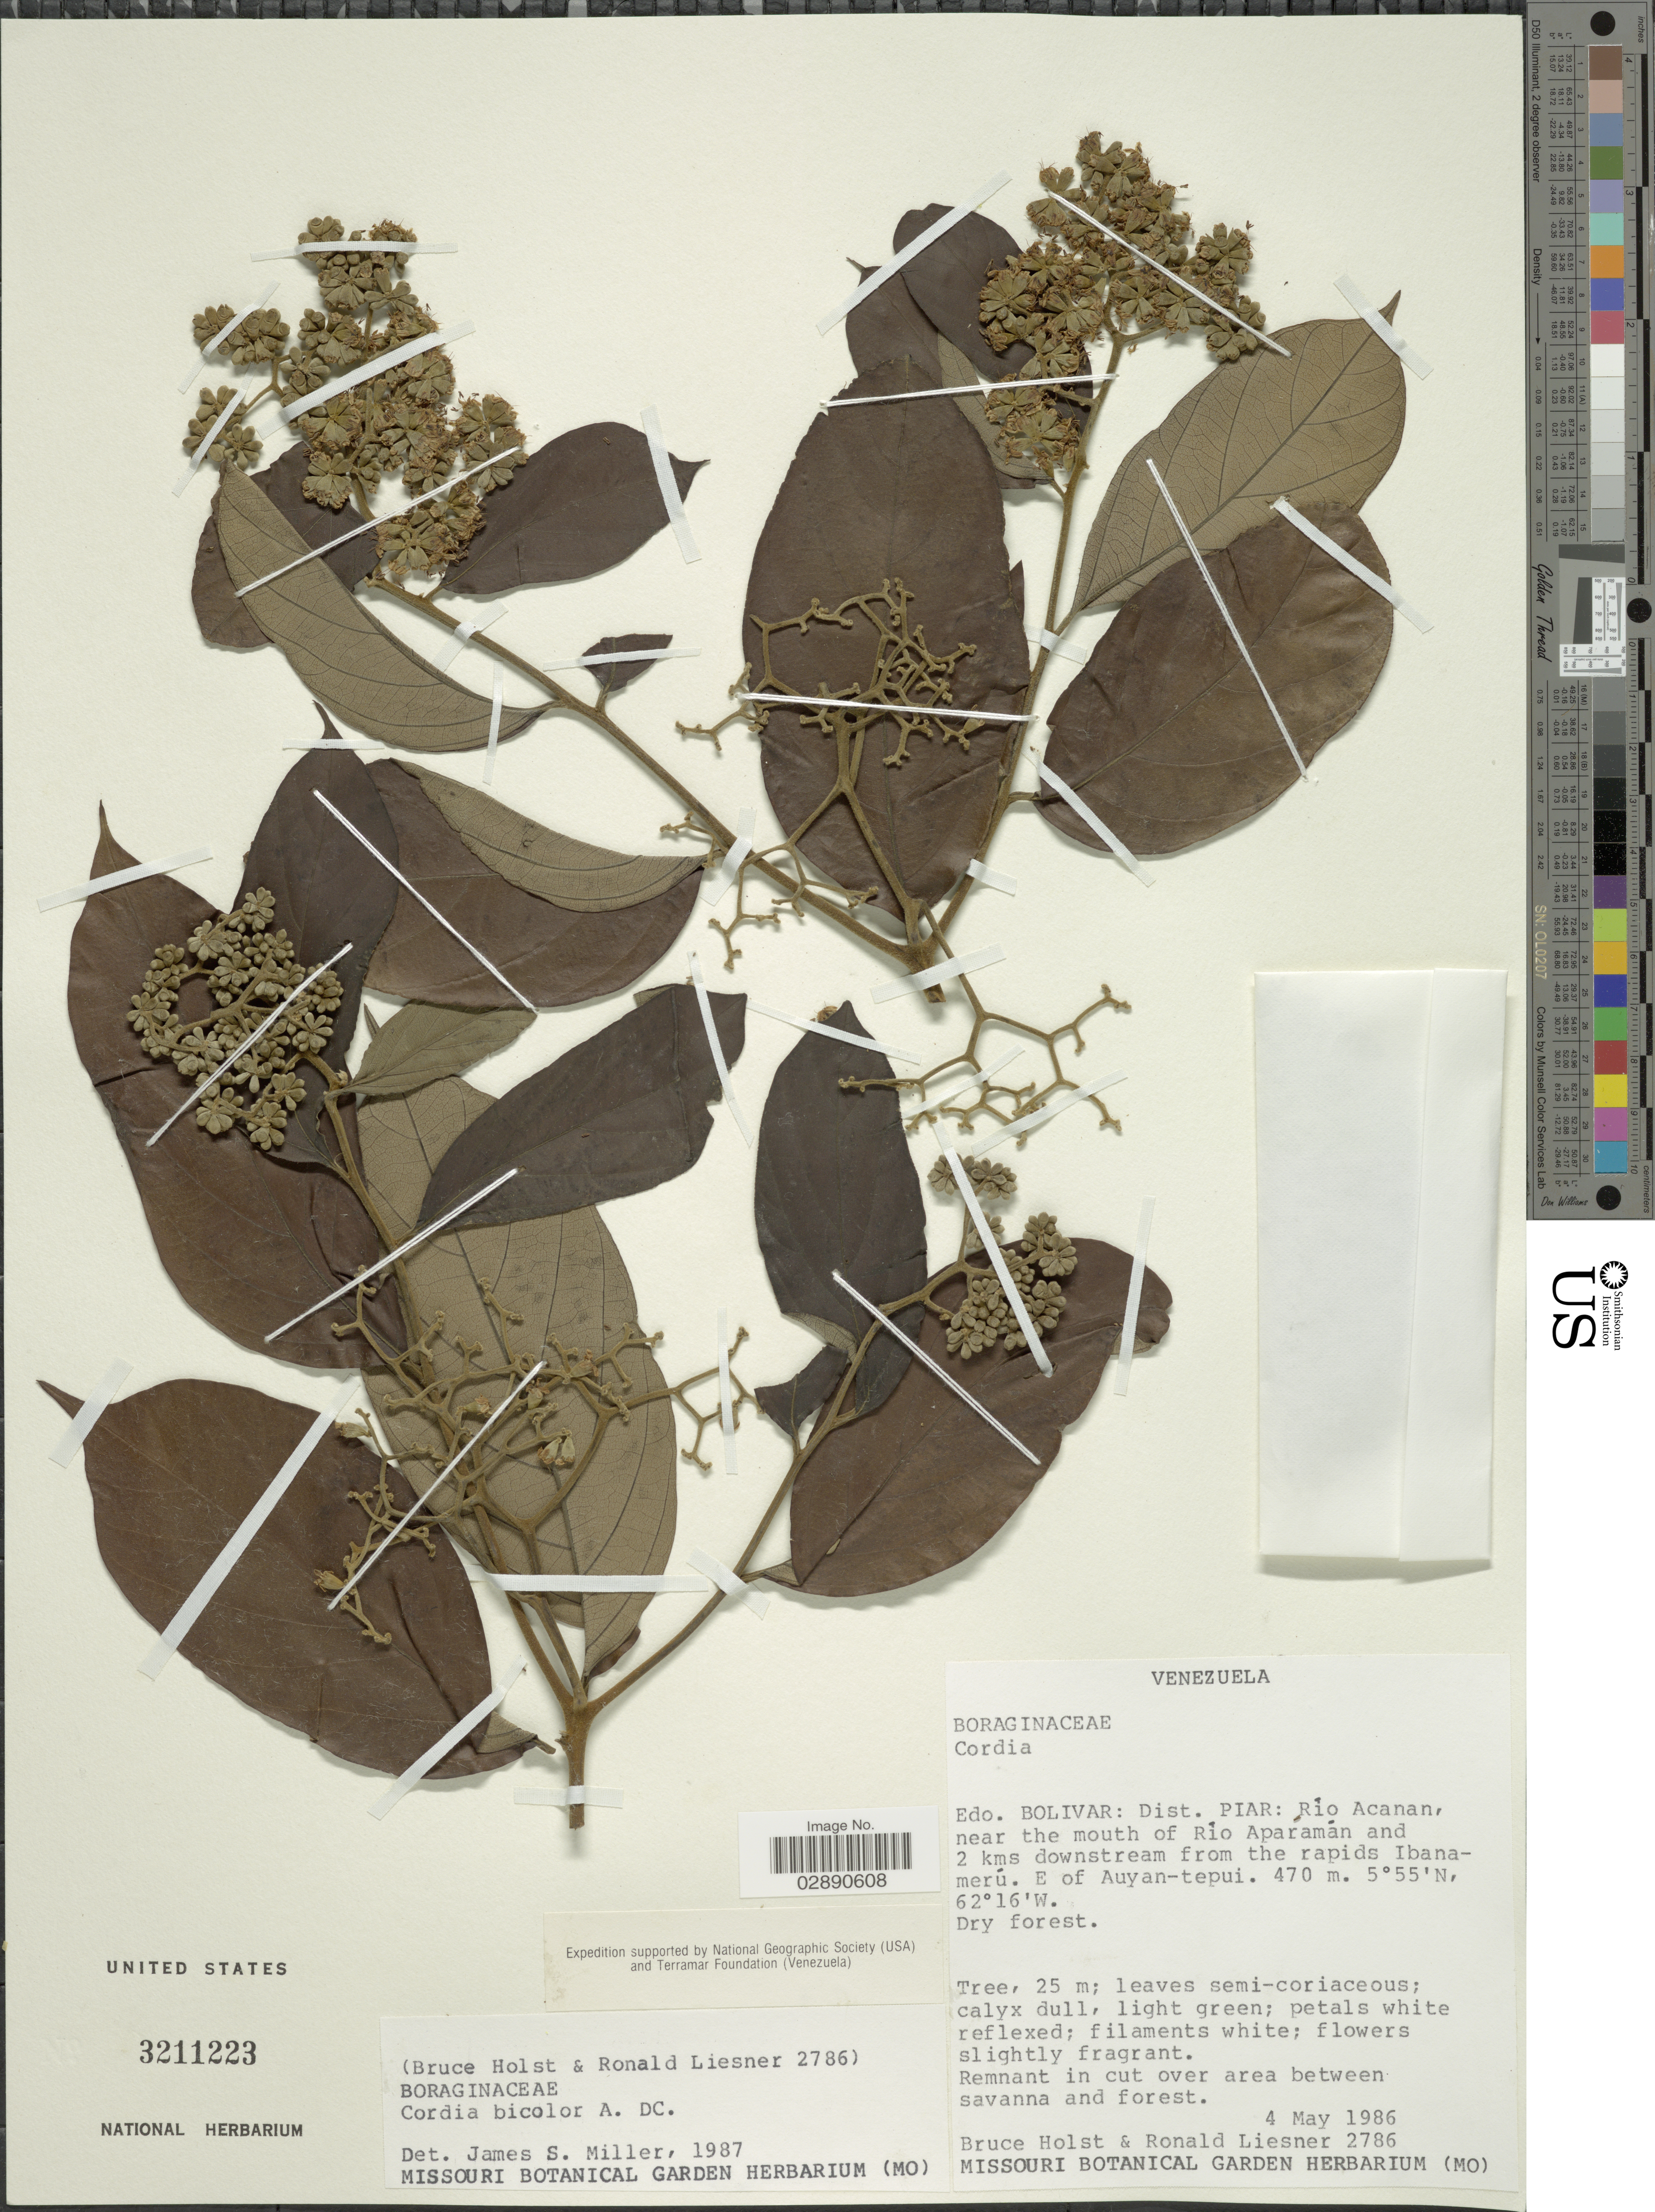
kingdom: Plantae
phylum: Tracheophyta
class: Magnoliopsida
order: Boraginales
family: Cordiaceae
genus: Cordia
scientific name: Cordia bicolor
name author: A. DC.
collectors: B. Holst & R. L. Liesner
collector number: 2786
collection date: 1986-05-04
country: Venezuela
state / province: Bolivar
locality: Dist. Piar: Rio Acanan, near the mouth of Río Aparamán and 2 kms downstream from the rapids Ibanamerú. E of Auyan-tepui.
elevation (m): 470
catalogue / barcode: US 3211223